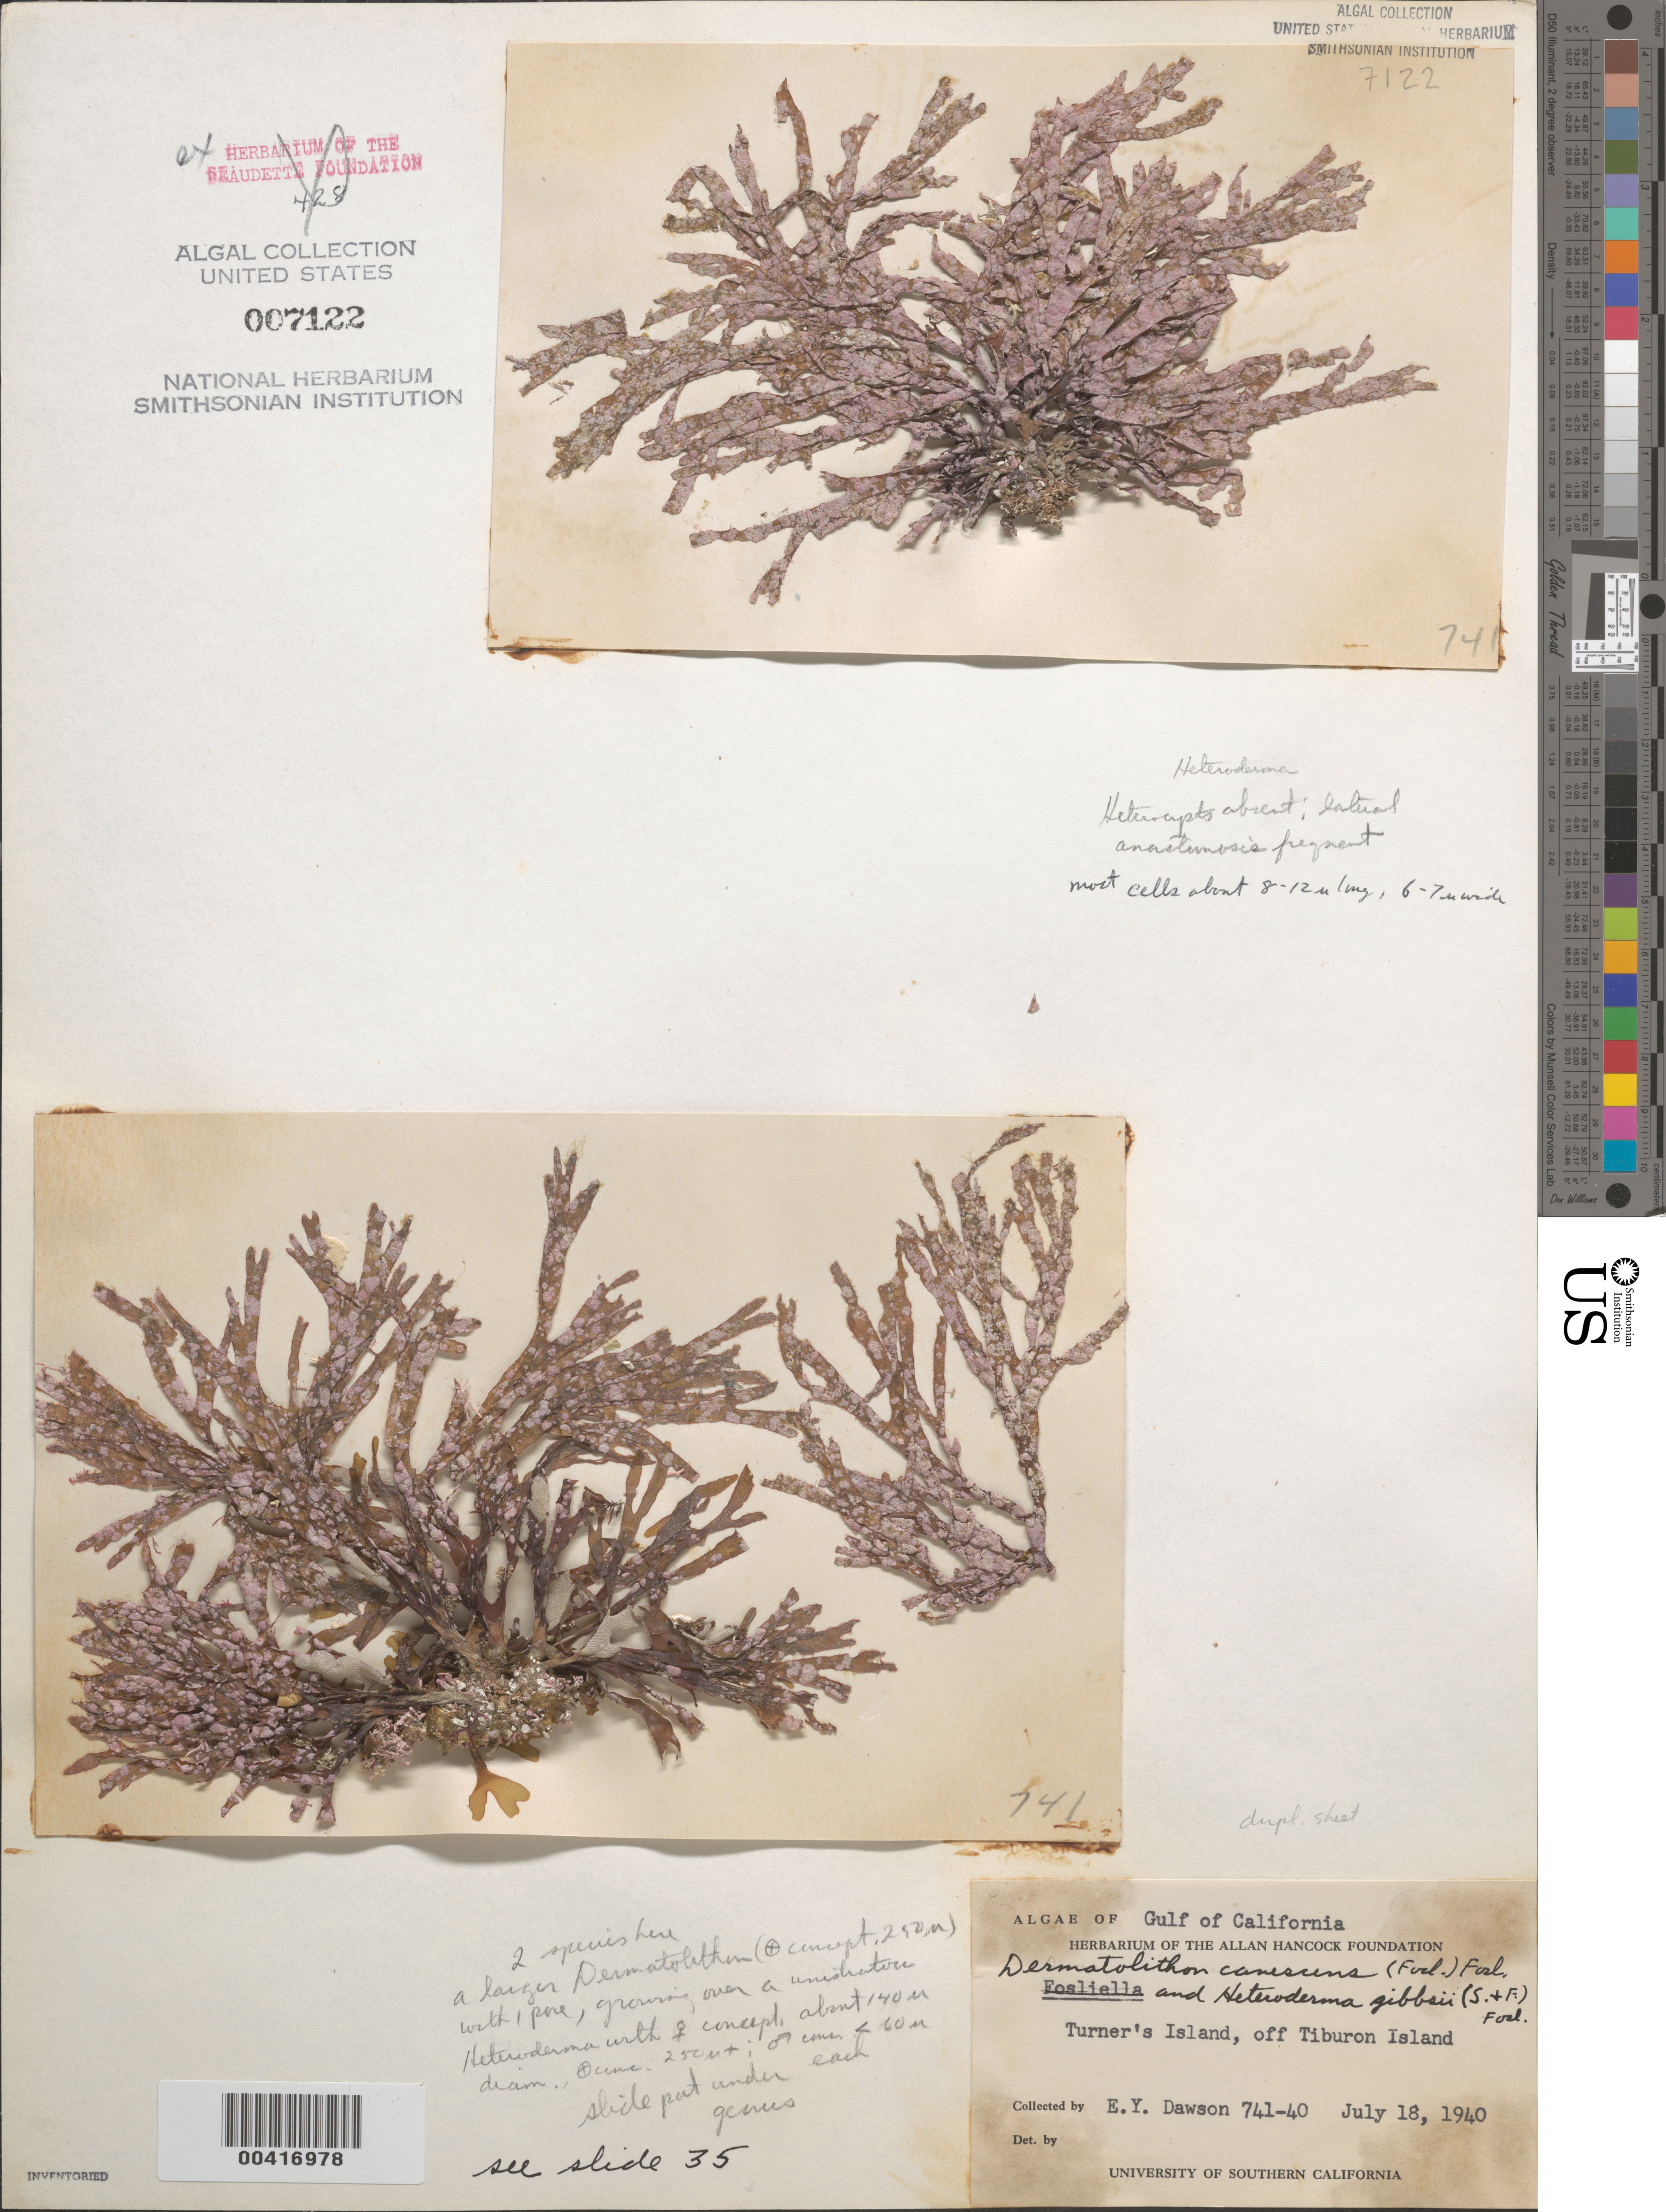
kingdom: Plantae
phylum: Rhodophyta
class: Florideophyceae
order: Corallinales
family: Lithophyllaceae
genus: Titanoderma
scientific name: Titanoderma canescens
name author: (Foslie) Woelkerling et al.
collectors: E. Y. Dawson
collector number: EYD 741-40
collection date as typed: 18 Jul 1940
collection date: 1940-07-18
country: Mexico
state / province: Sonora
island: Turner's Island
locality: Off Isla Tiburon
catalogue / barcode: US 7122